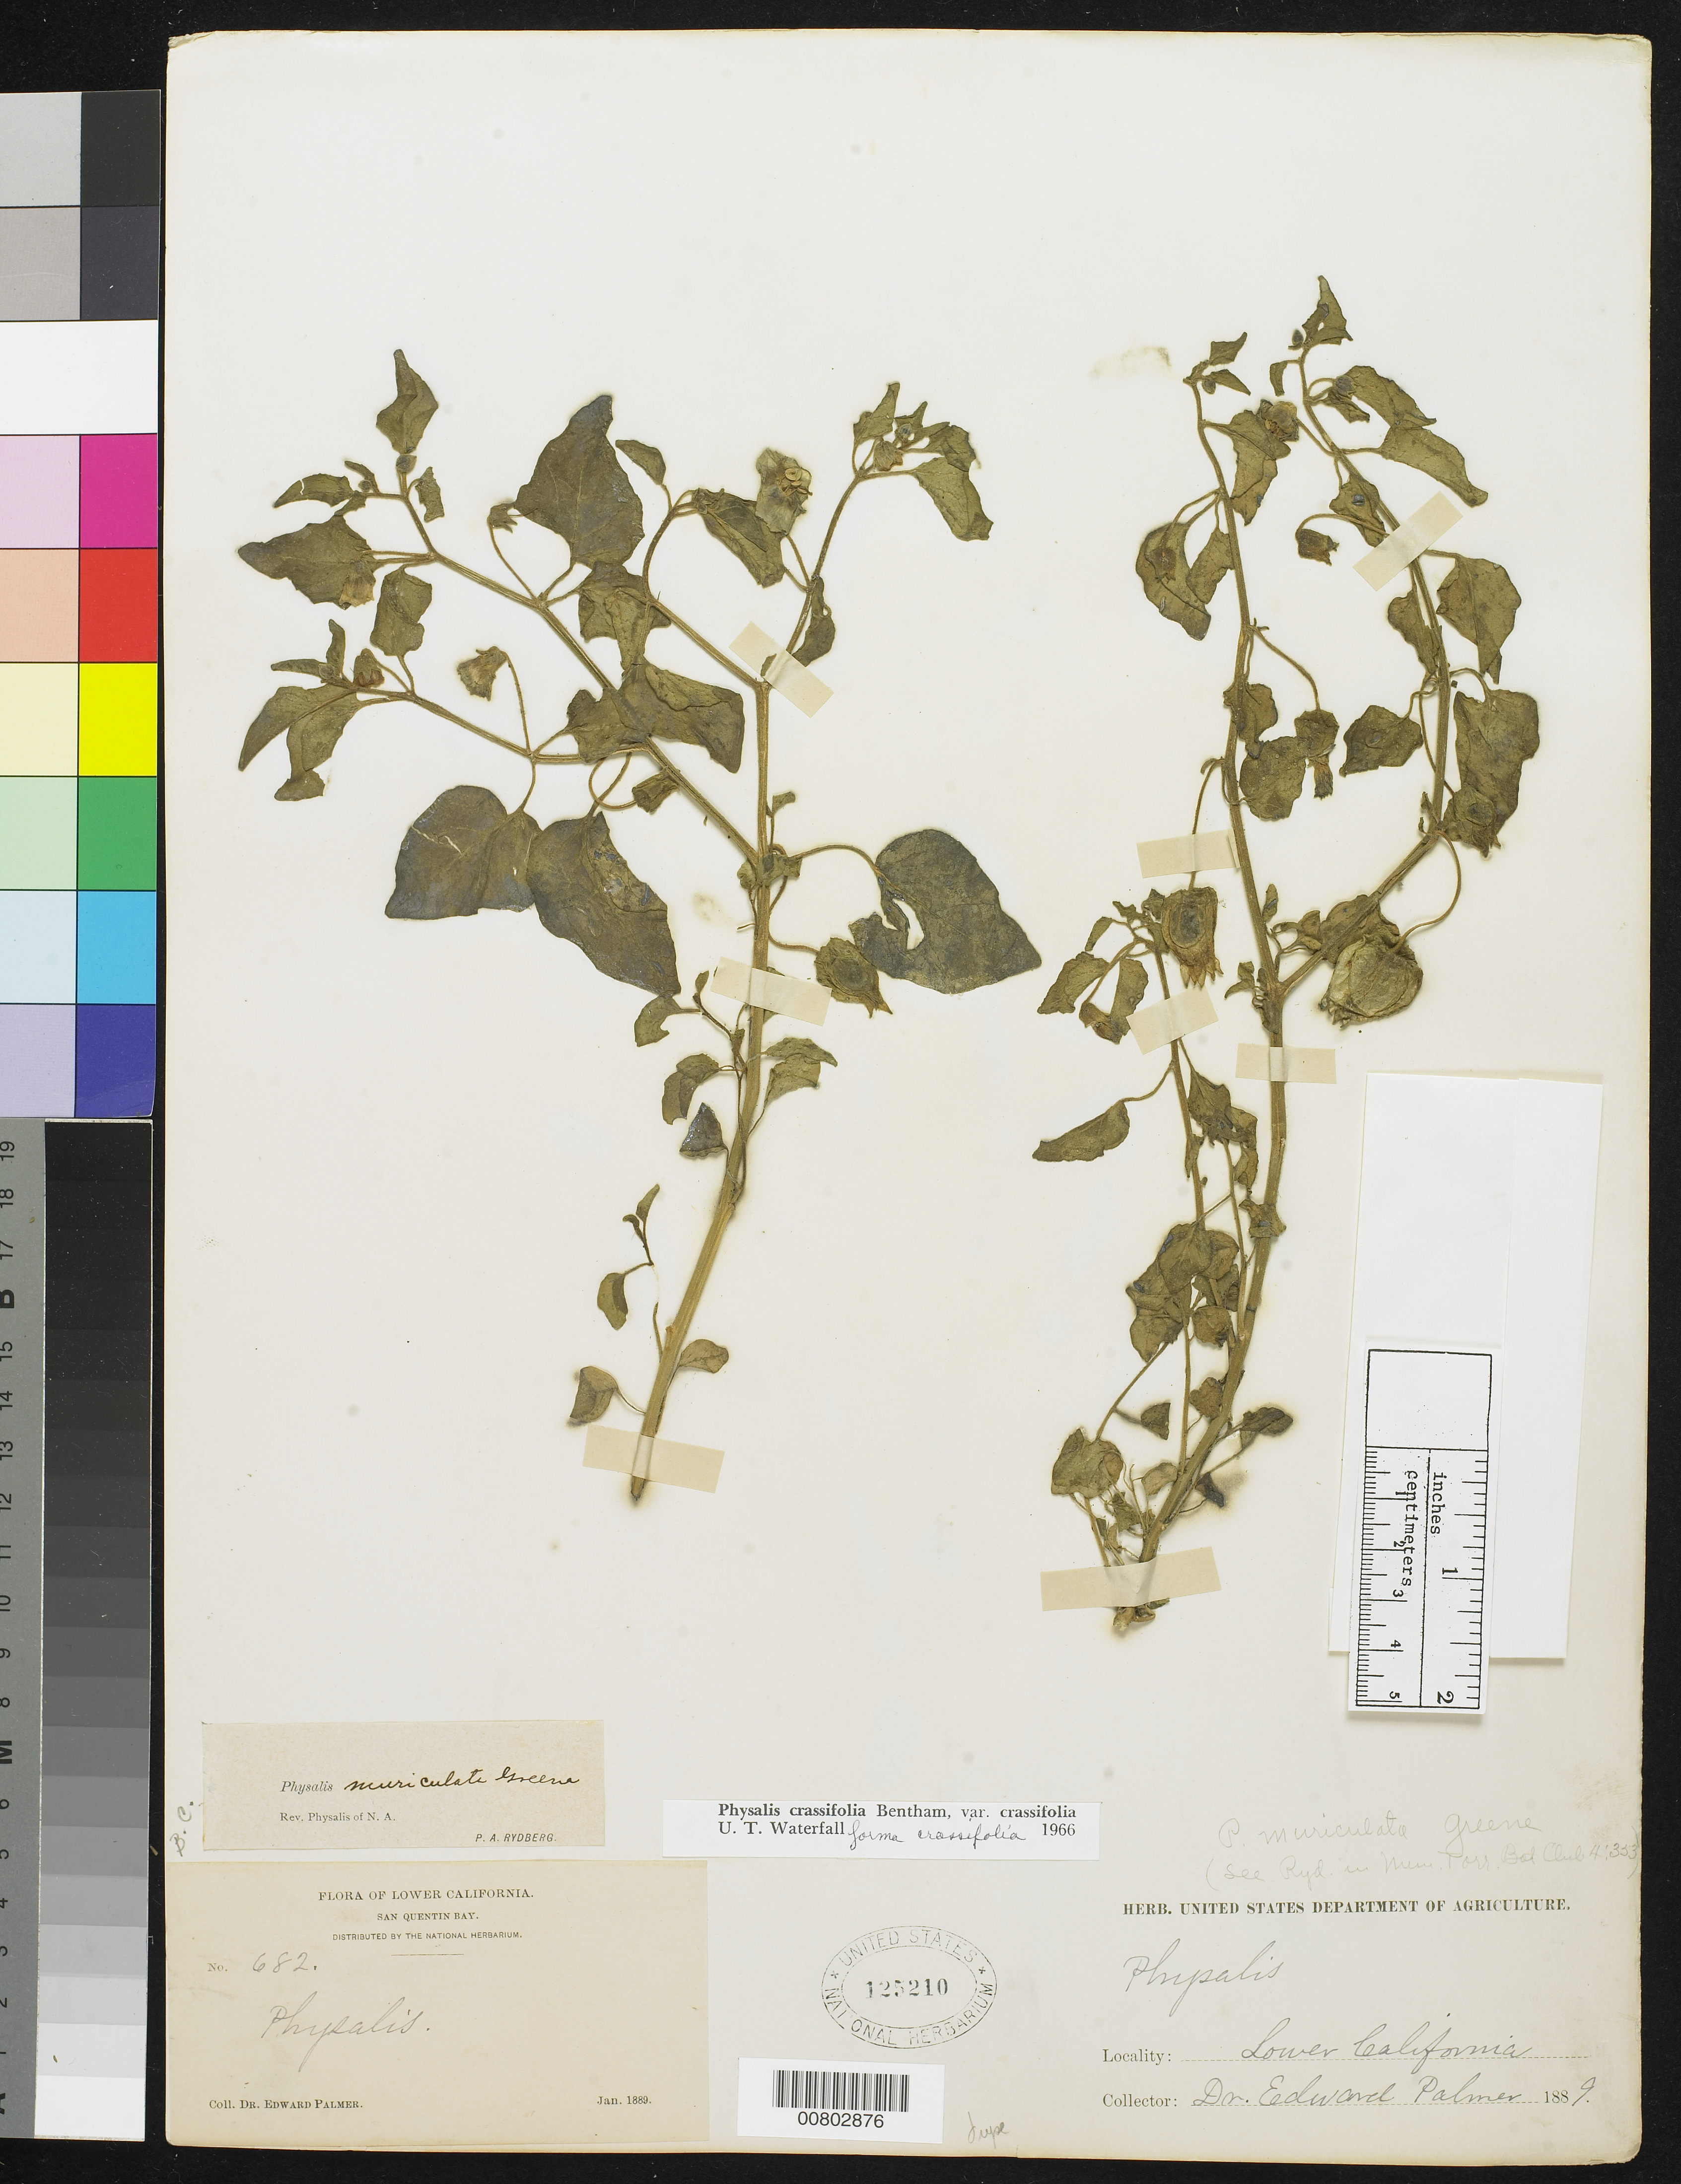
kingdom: Plantae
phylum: Tracheophyta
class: Magnoliopsida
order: Solanales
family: Solanaceae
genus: Physalis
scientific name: Physalis crassifolia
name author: Benth.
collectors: E. Palmer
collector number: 682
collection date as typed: Jan 1889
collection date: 1889-01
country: Mexico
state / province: Baja California Norte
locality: San Quentin Bay, Baja California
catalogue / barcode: US 125210